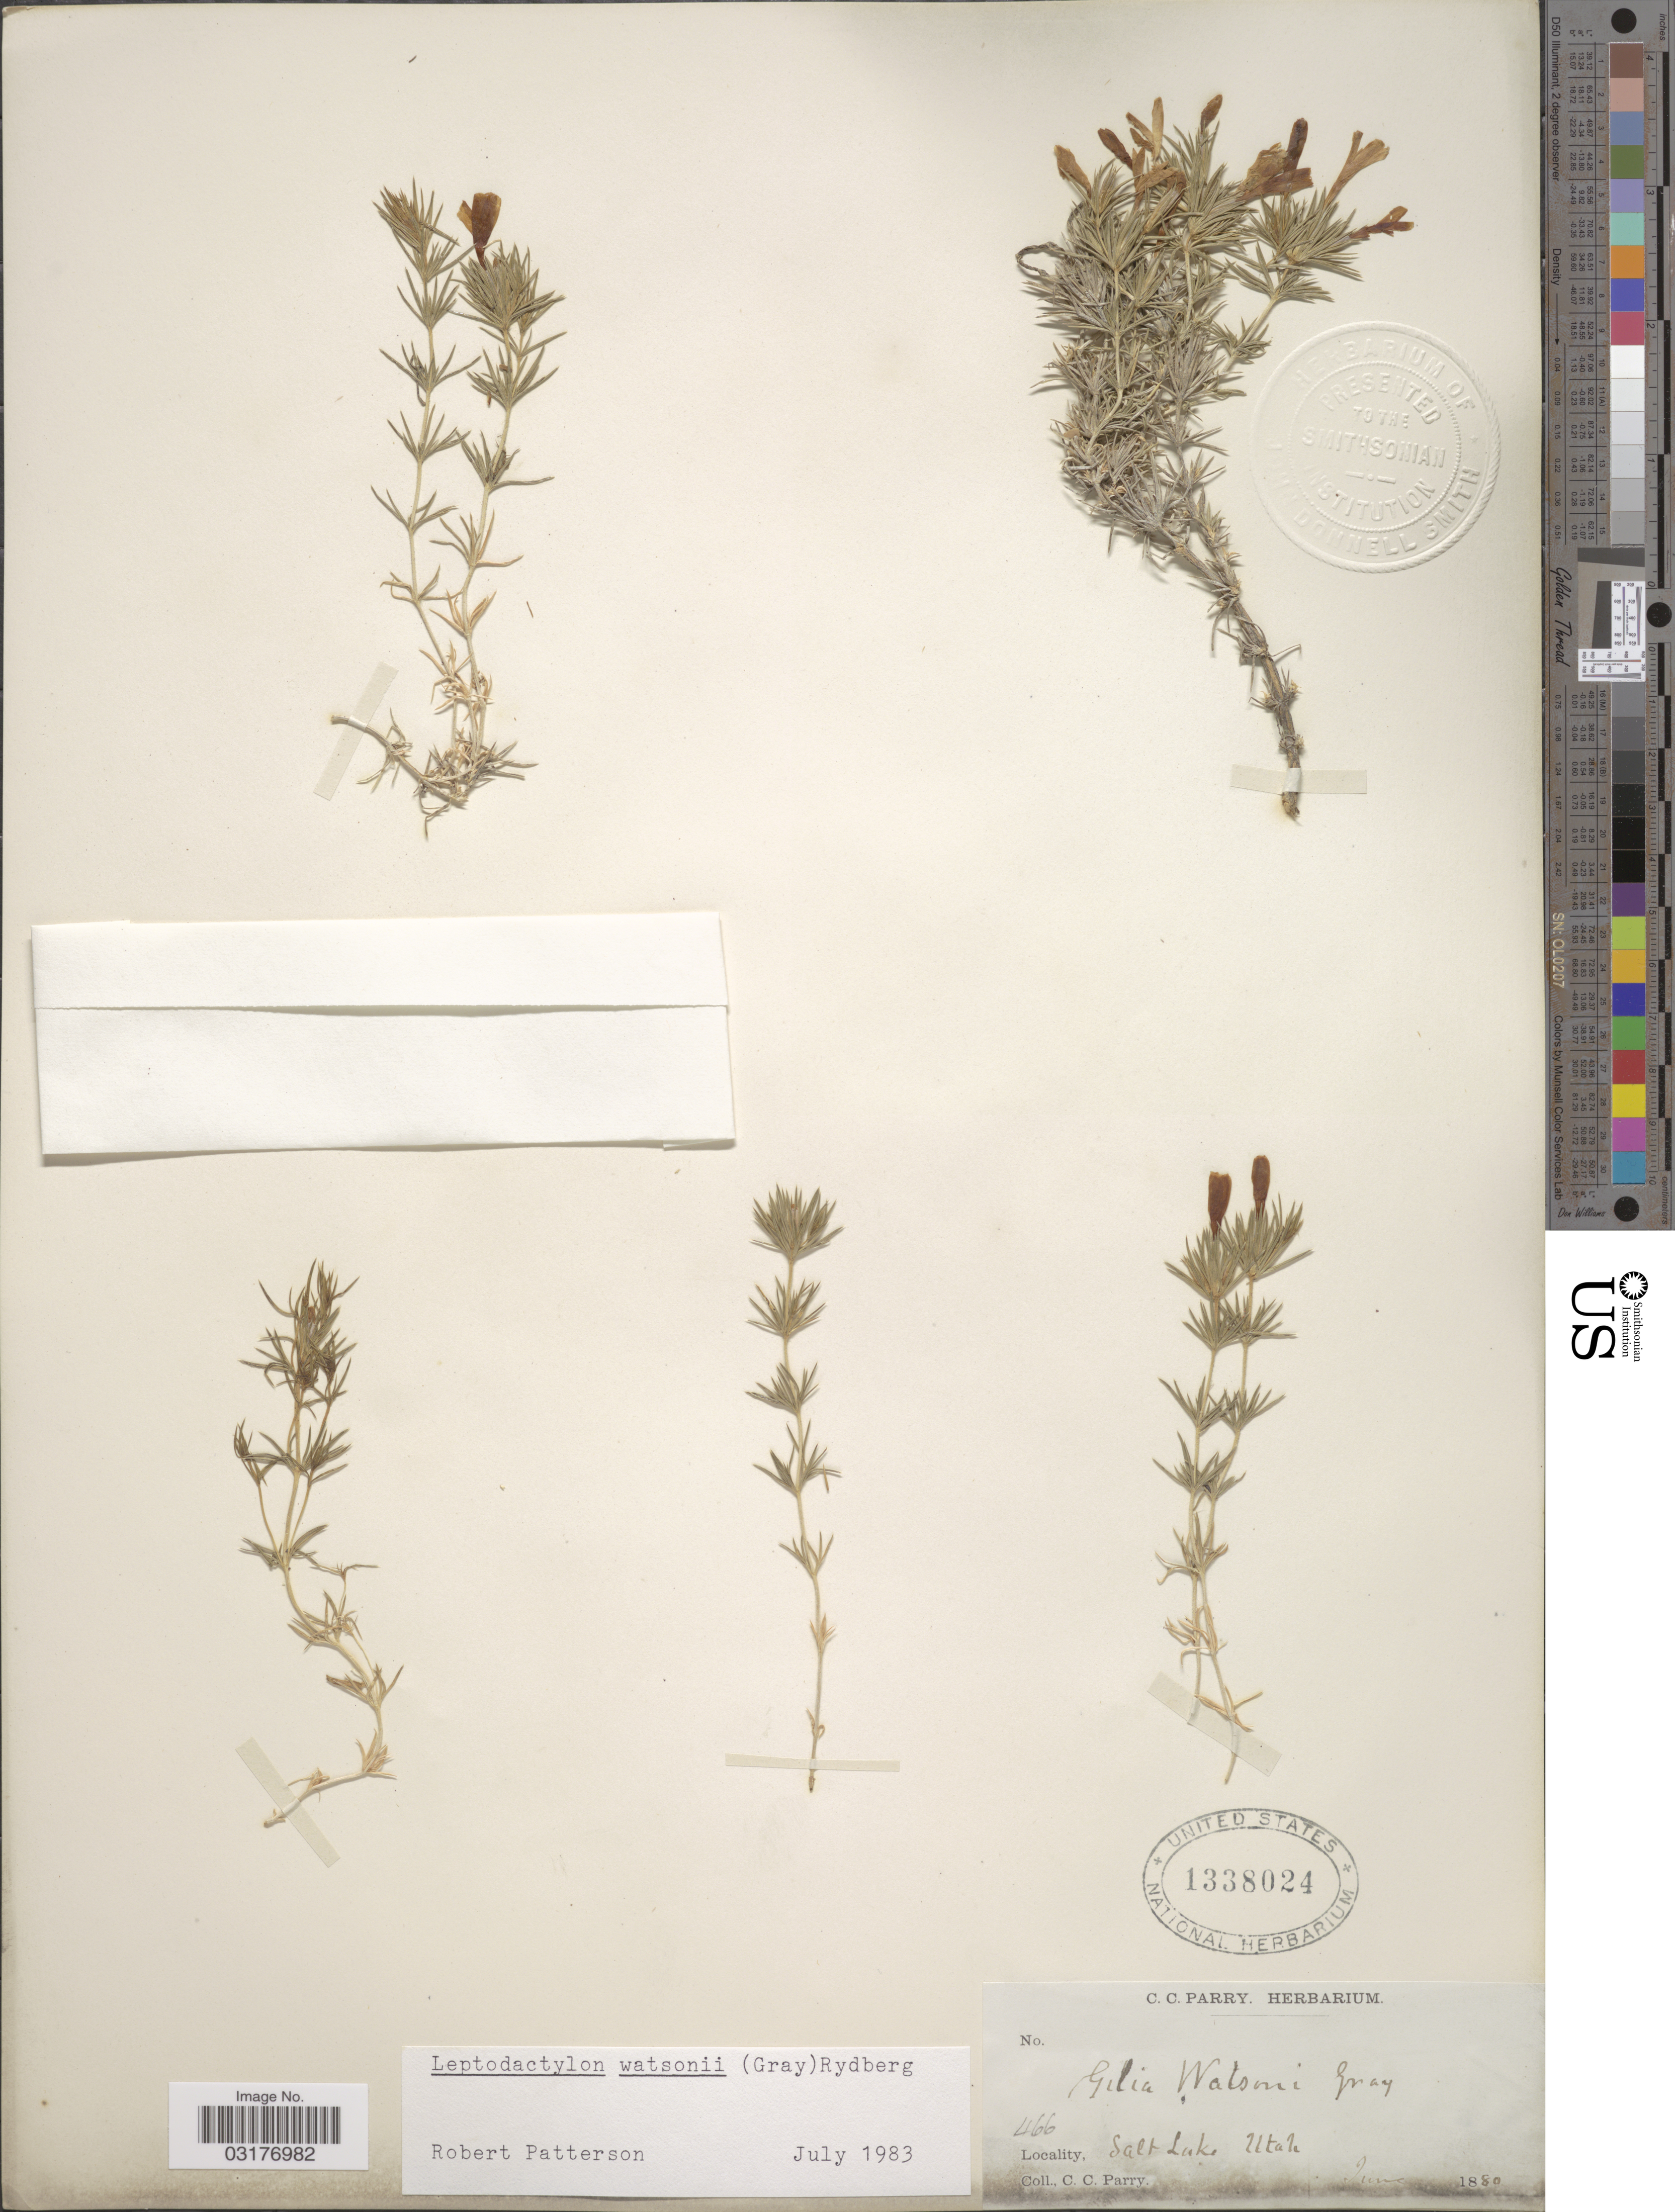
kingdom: Plantae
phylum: Tracheophyta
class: Magnoliopsida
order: Ericales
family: Polemoniaceae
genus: Linanthus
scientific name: Linanthus watsonii subsp. watsonii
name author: (A. Gray) Wherry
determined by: Strong, Mark T., (BOT), Smithsonian Institution - National Museum of Natural History (UNITED STATES)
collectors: C. C. Parry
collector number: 466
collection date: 1880-06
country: United States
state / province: Utah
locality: Salt Lake.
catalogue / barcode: US 1338024